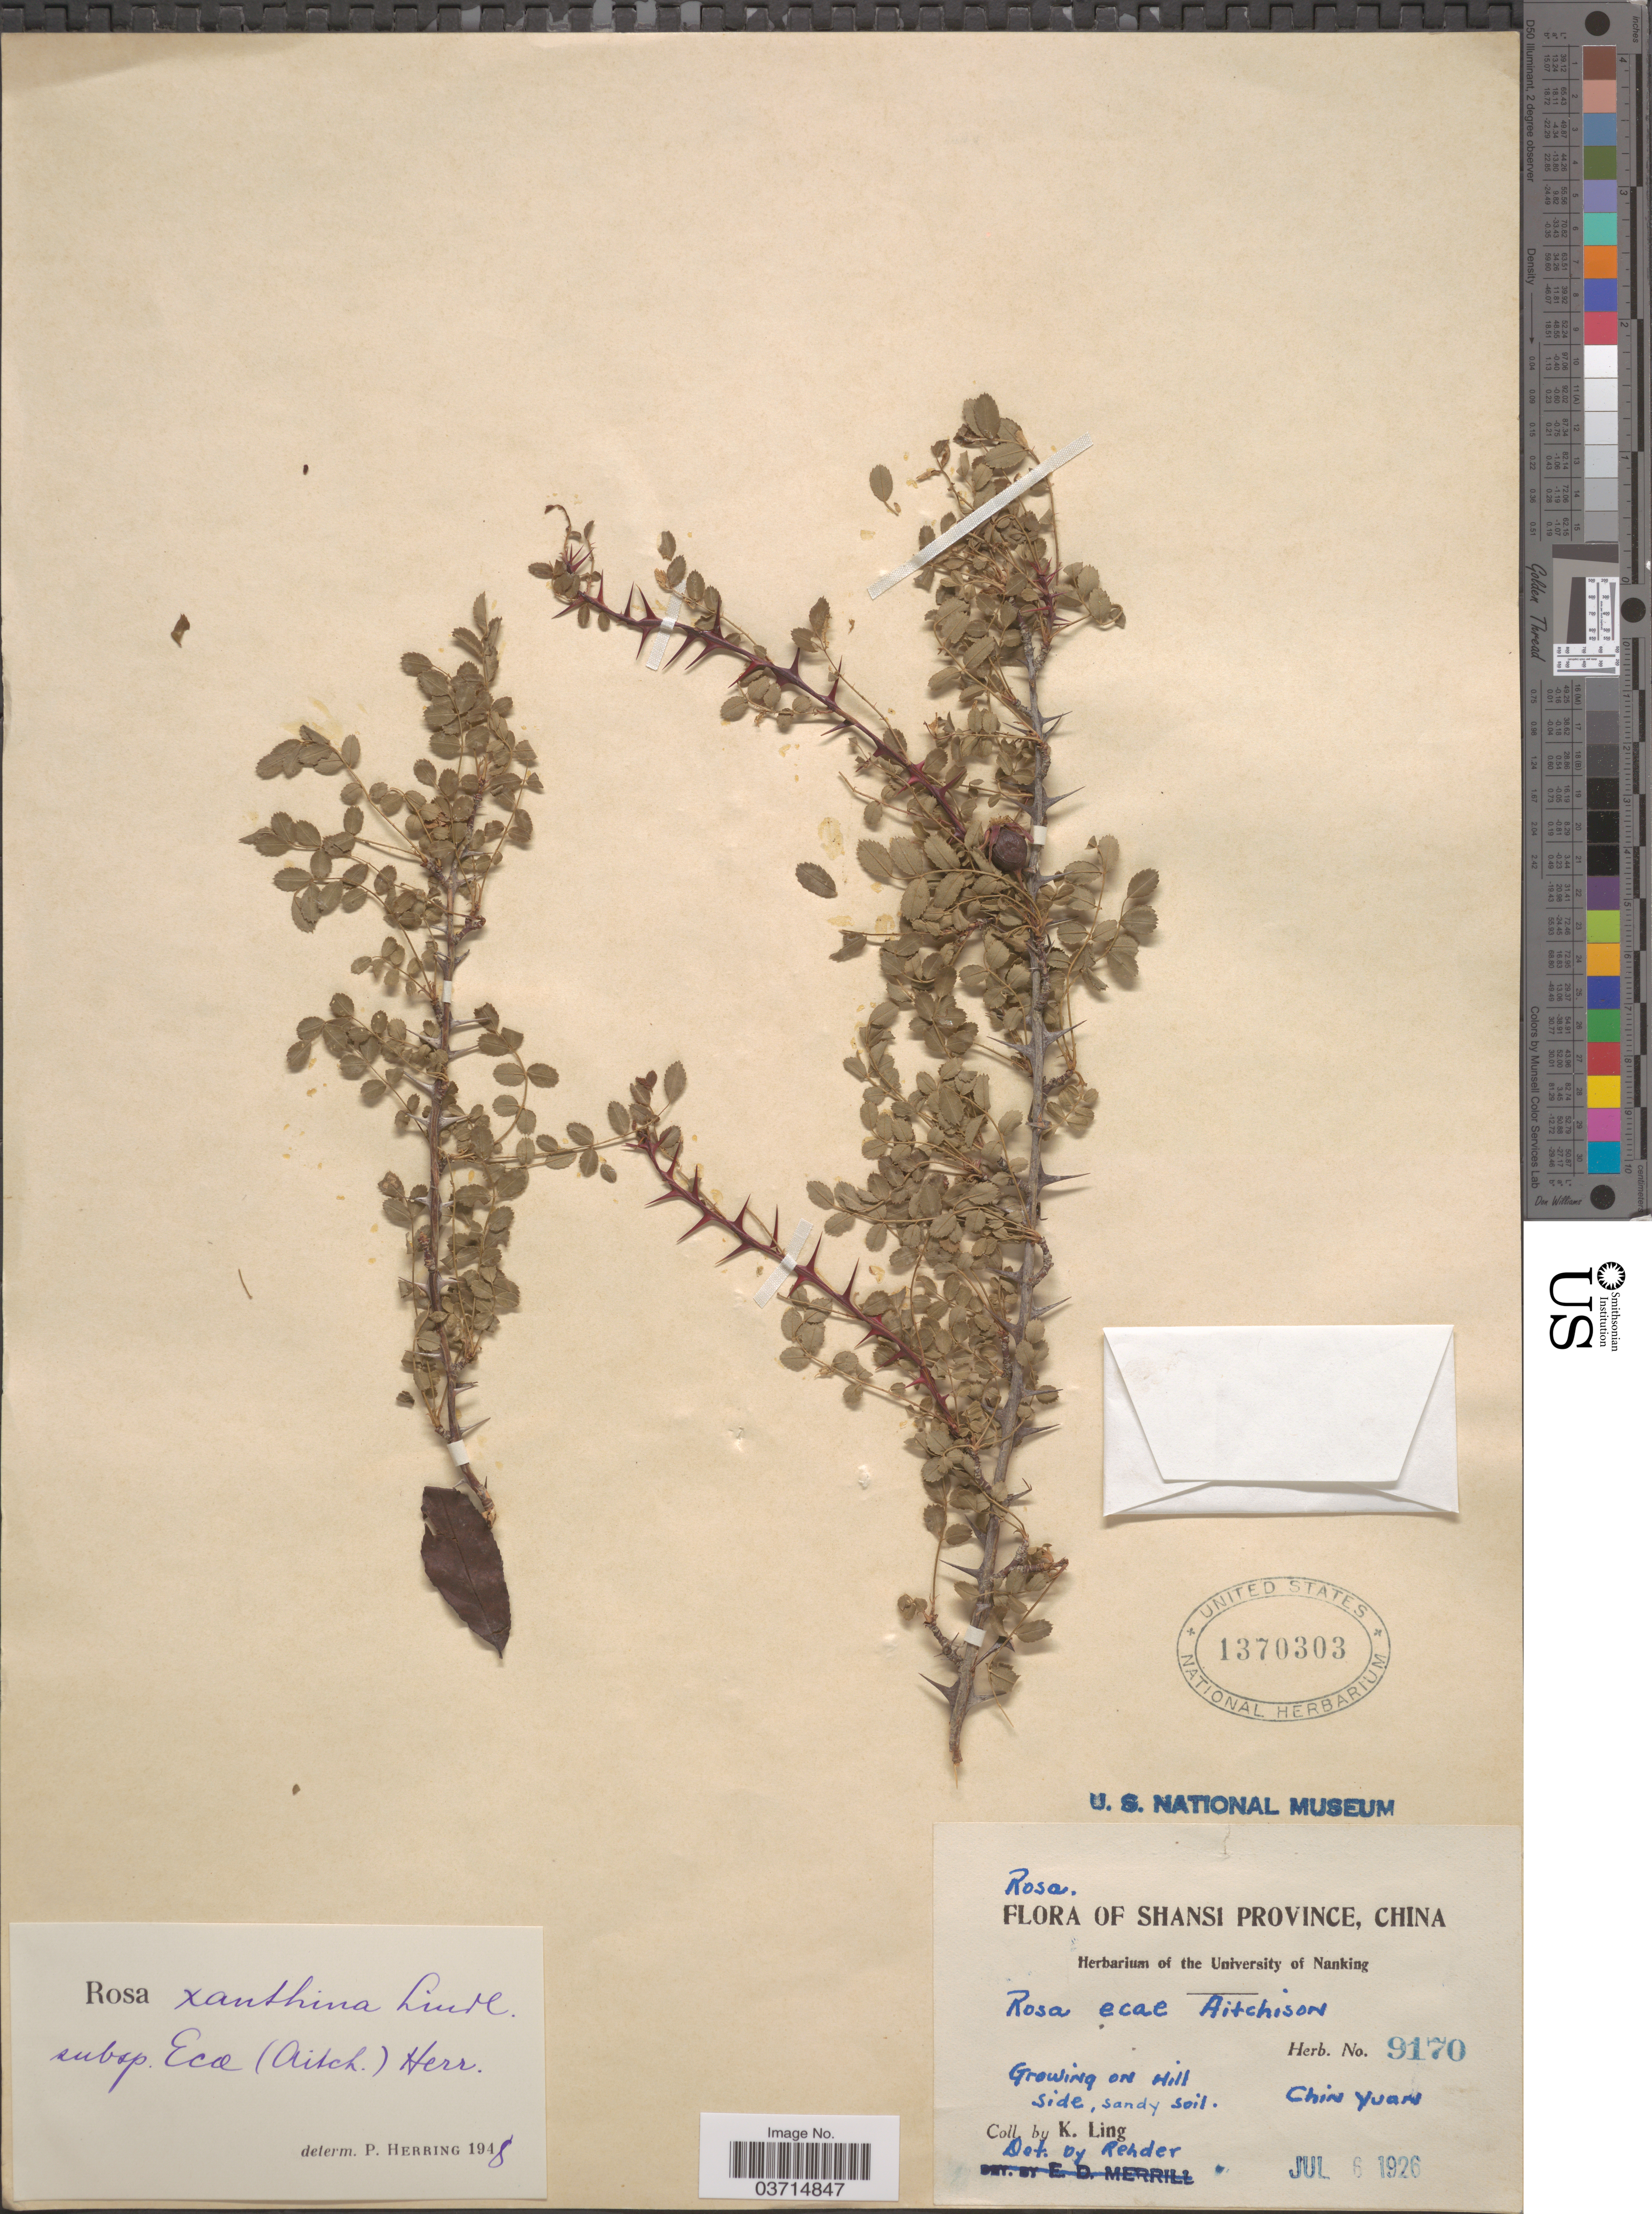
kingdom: Plantae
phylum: Tracheophyta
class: Magnoliopsida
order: Rosales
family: Rosaceae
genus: Rosa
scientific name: Rosa xanthina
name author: Lindl.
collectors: K. Ling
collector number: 9170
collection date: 1926-07-06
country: China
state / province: Shanxi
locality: Shansi Province. Chun Yuan.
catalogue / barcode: US 1370303